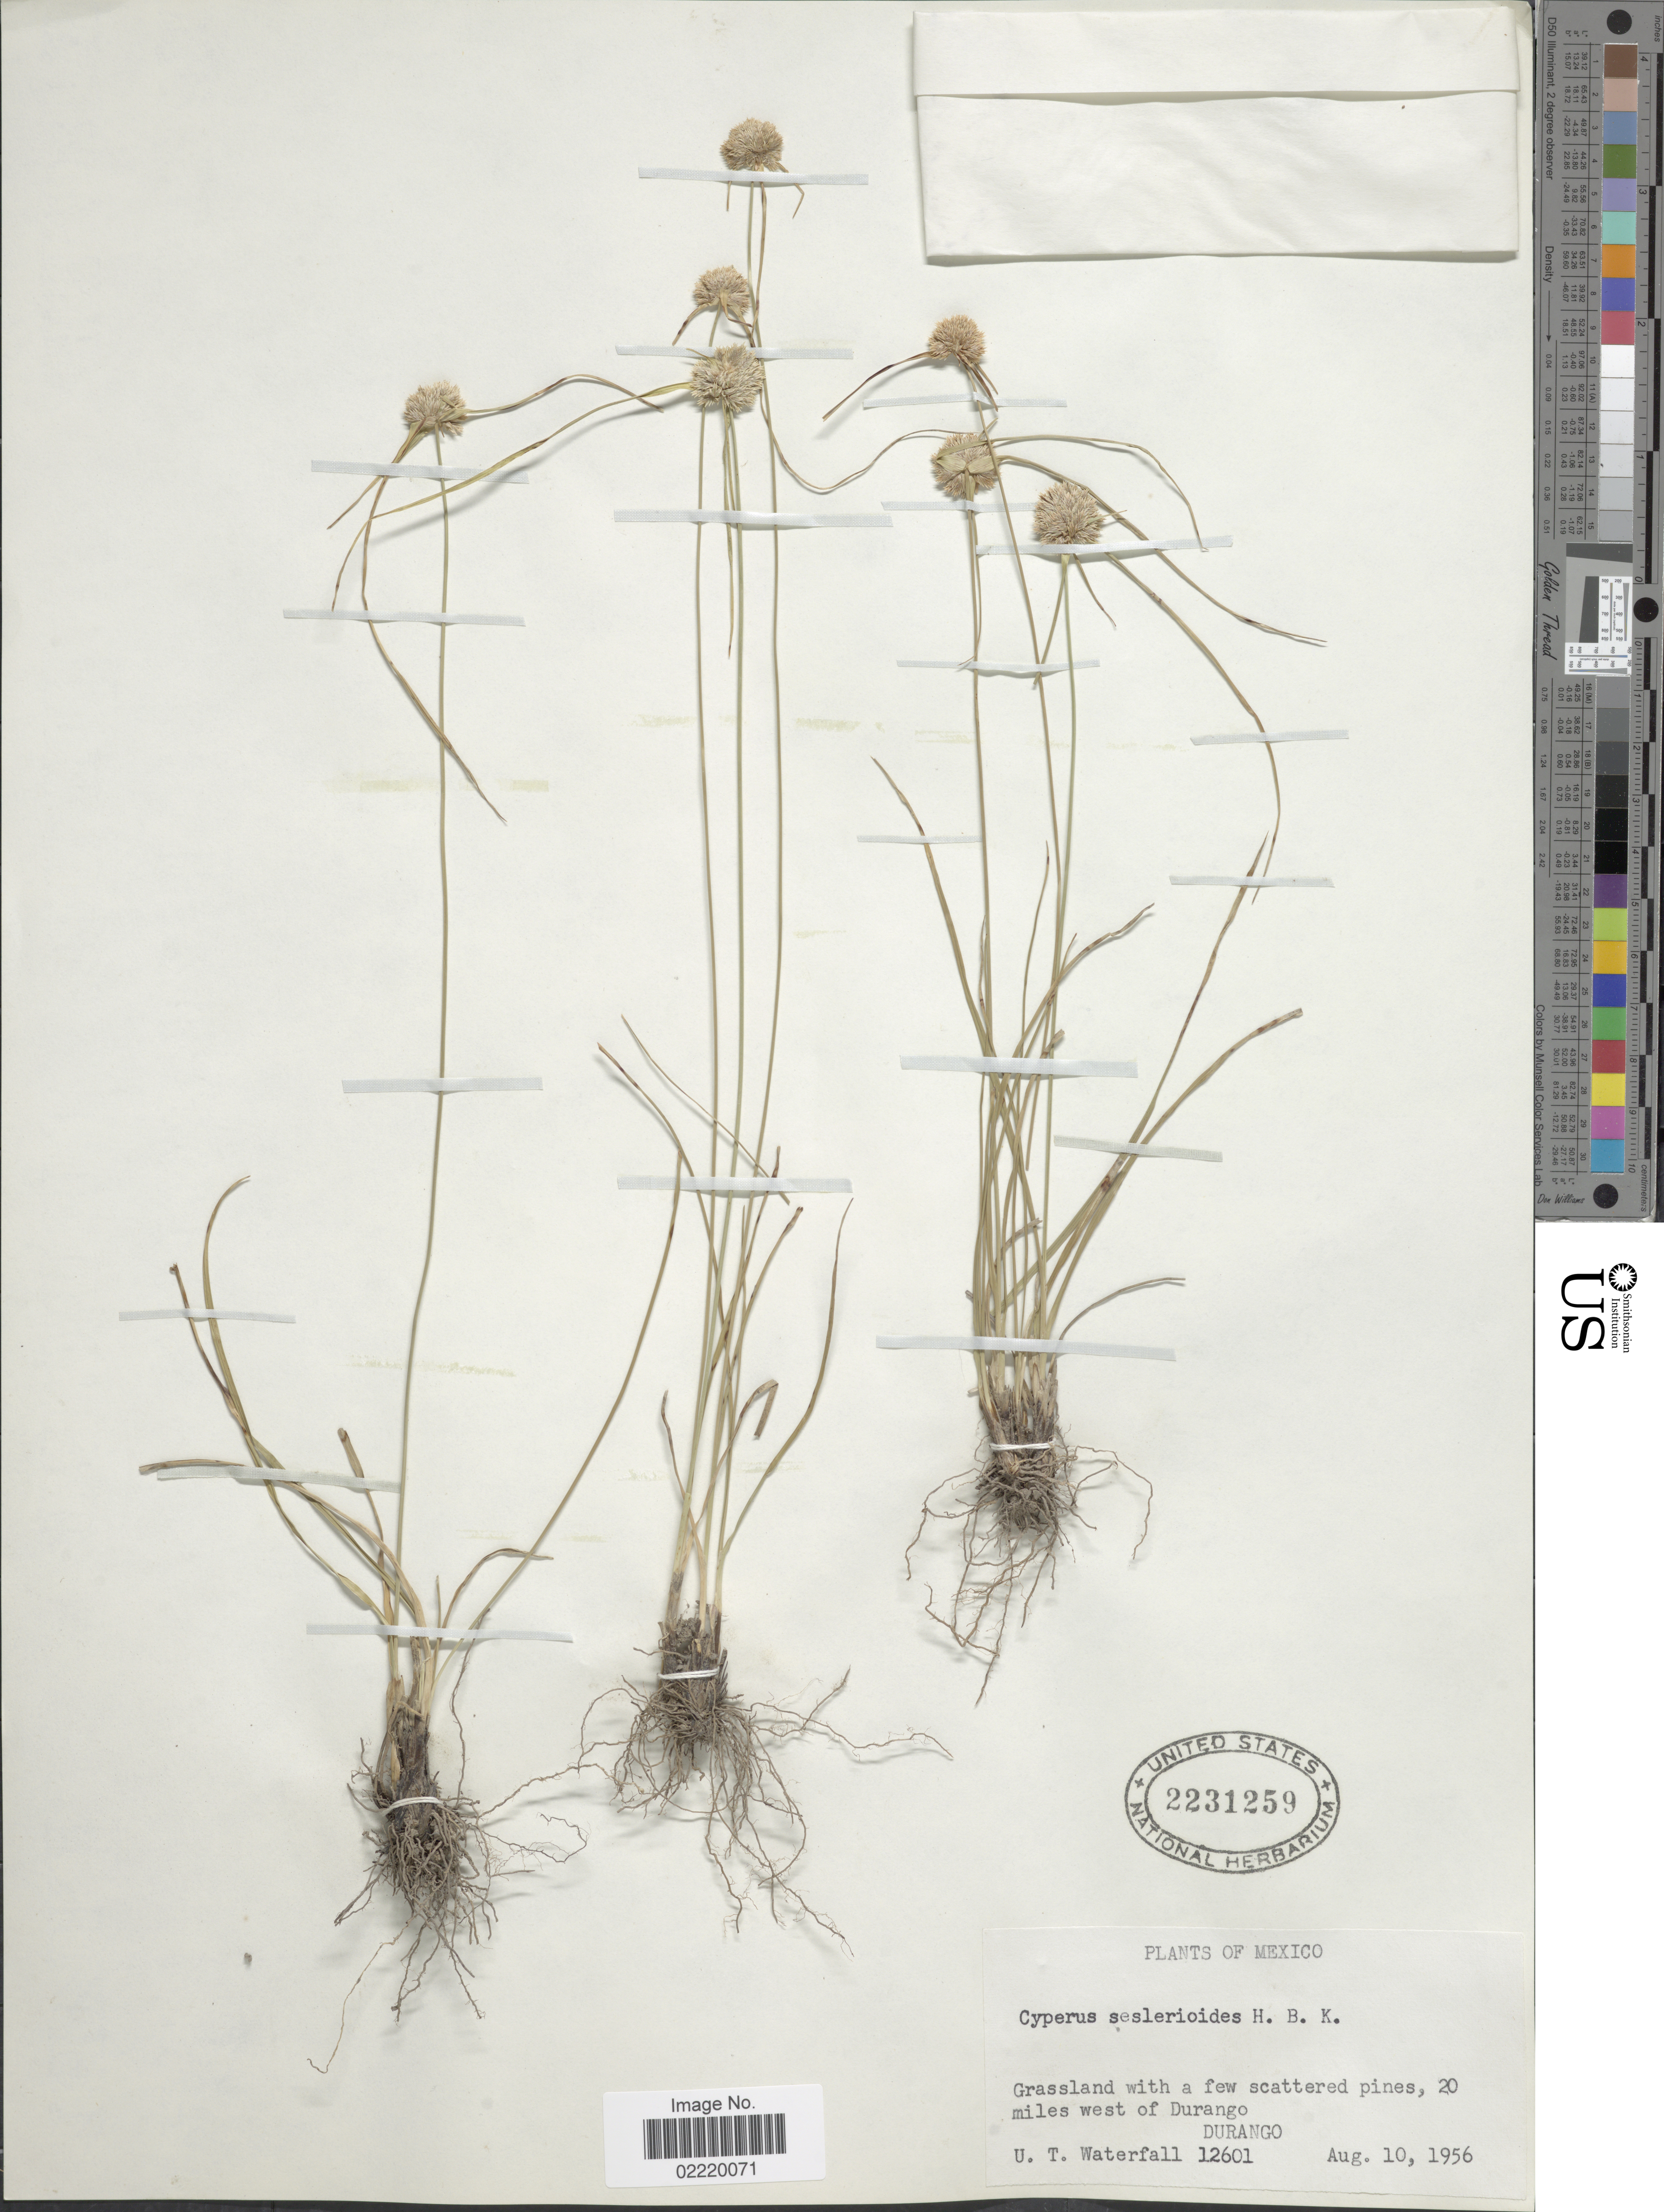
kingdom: Plantae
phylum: Tracheophyta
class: Liliopsida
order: Poales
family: Cyperaceae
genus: Cyperus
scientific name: Cyperus seslerioides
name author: Kunth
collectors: U. T. Waterfall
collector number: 12601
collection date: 1956-08-10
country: Mexico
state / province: Durango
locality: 20 miles west of Durango.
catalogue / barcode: US 2231259